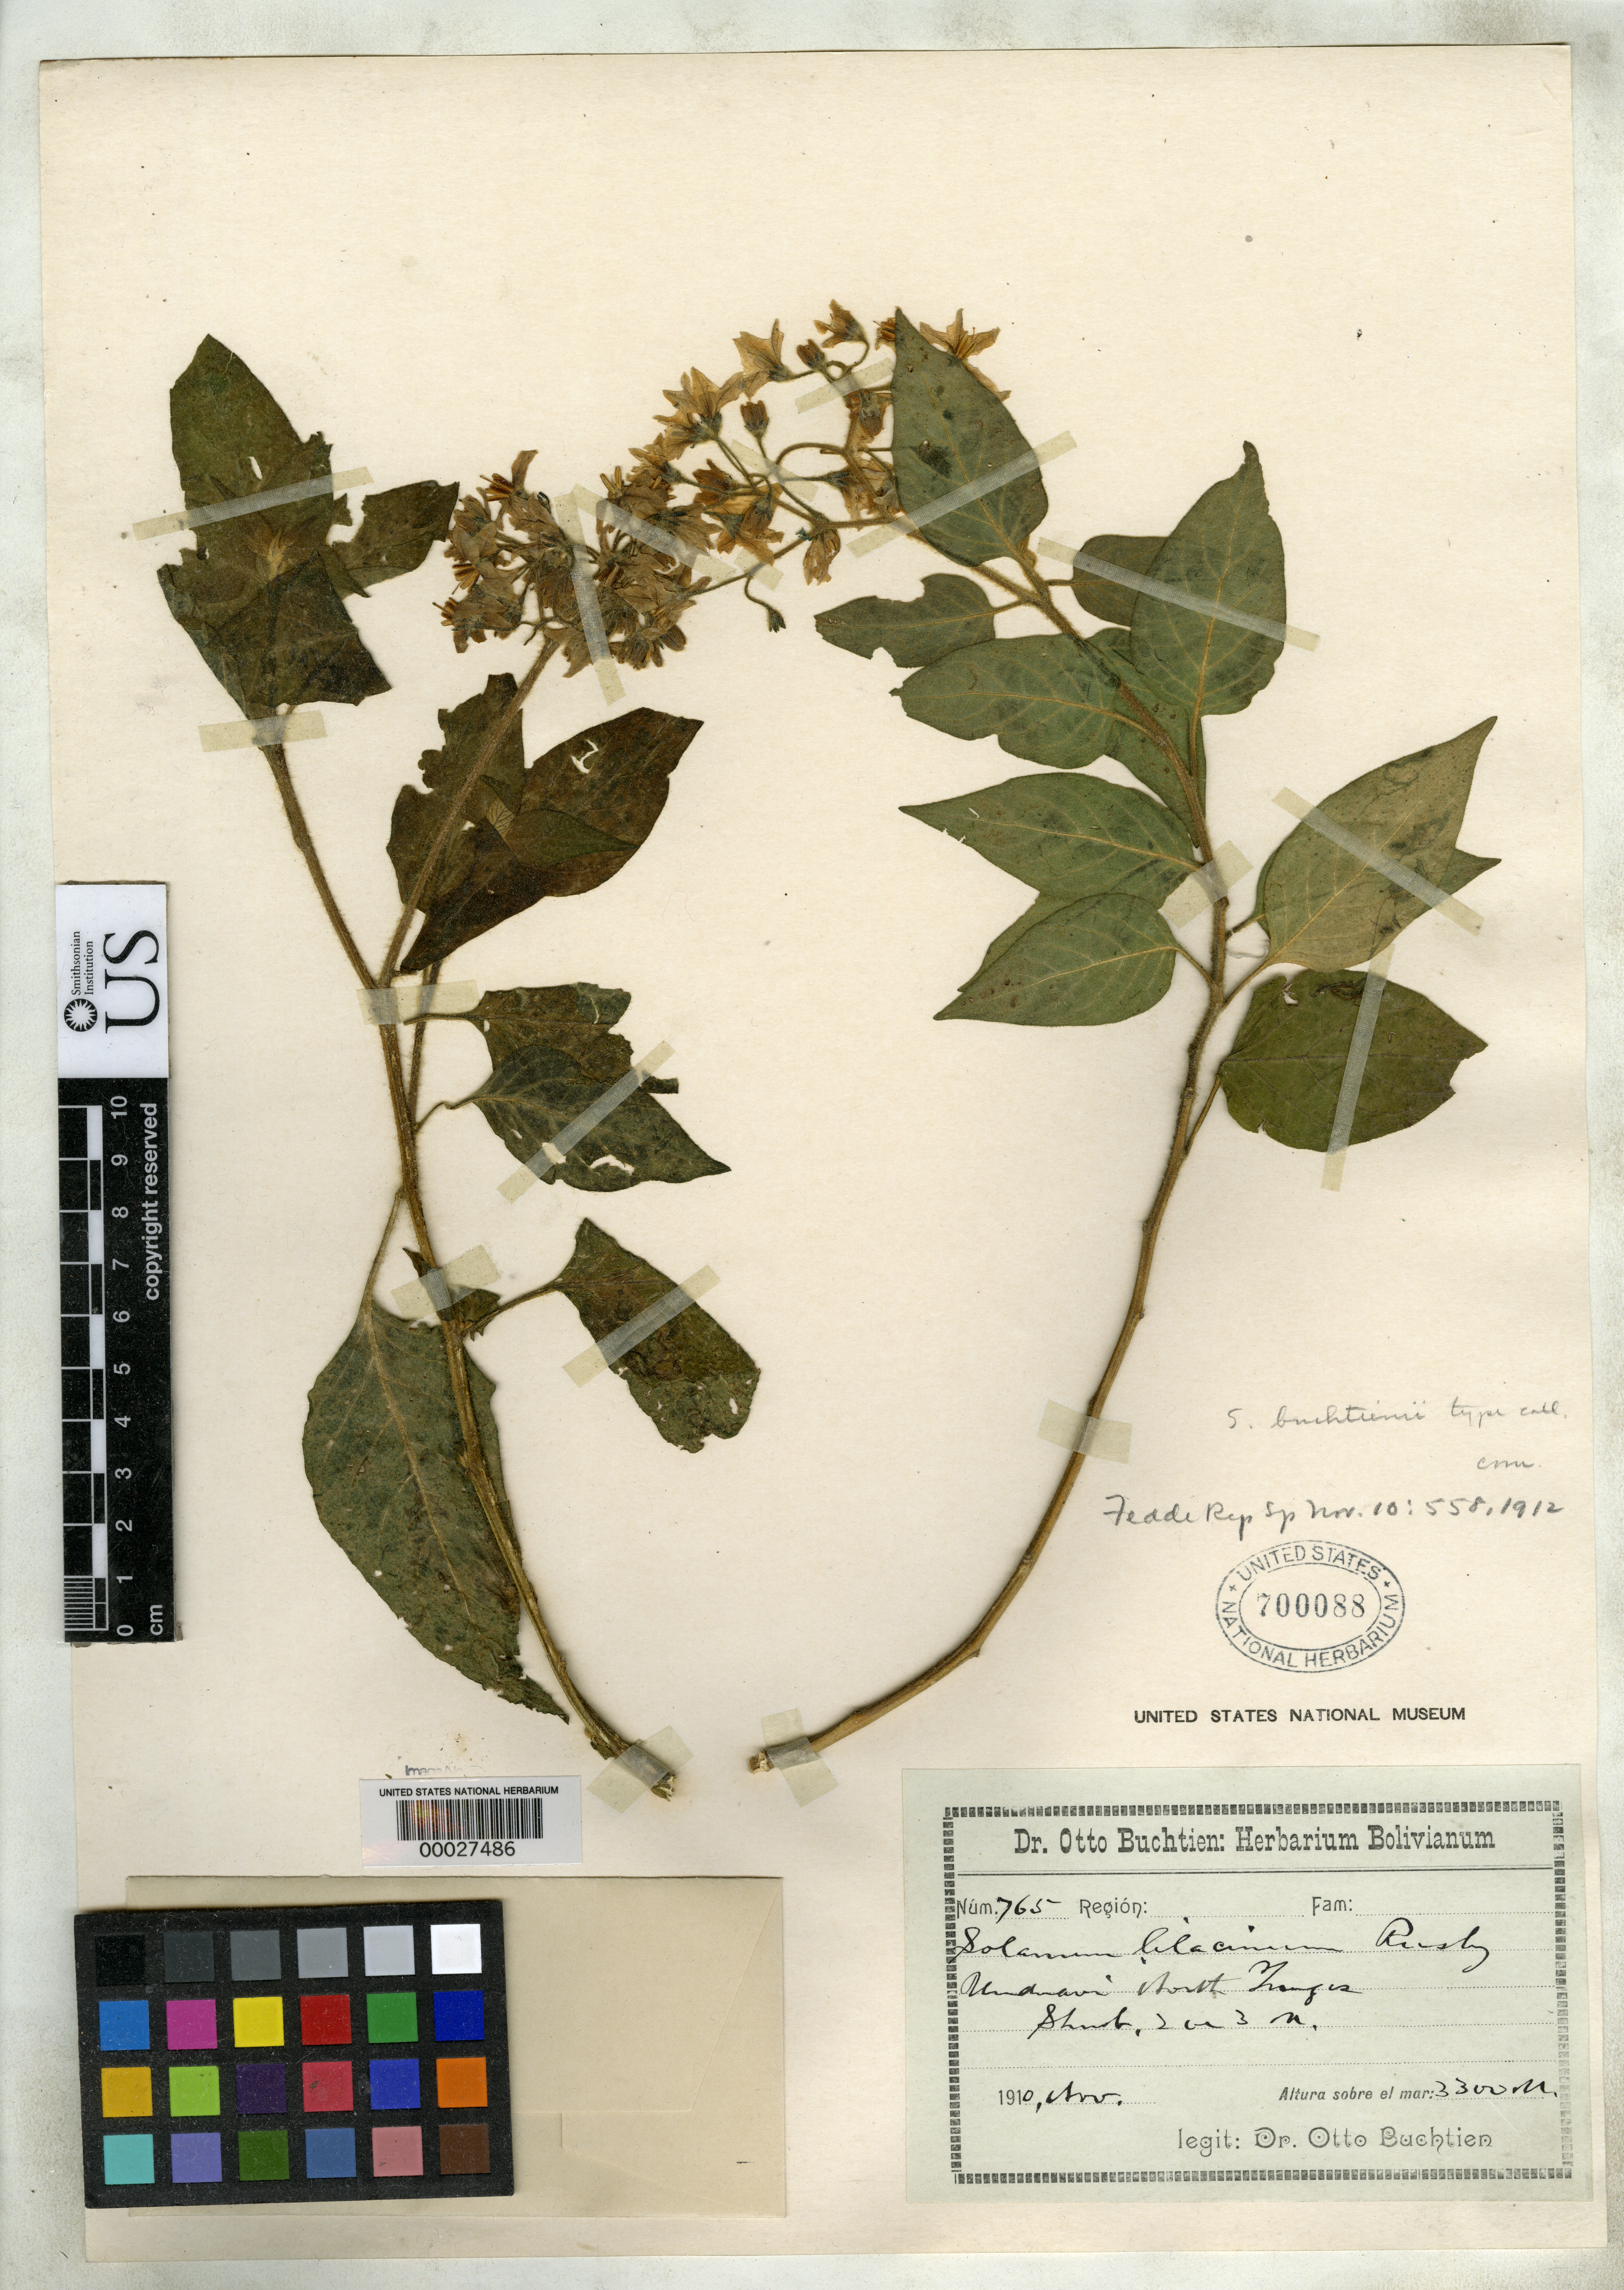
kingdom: Plantae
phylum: Tracheophyta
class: Magnoliopsida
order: Solanales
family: Solanaceae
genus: Solanum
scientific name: Solanum buchtienii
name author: Bitter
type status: Isotype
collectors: O. Buchtien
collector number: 765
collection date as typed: Nov 1910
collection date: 1910-11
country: Bolivia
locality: Yungas, Unduavi.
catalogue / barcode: US 700088